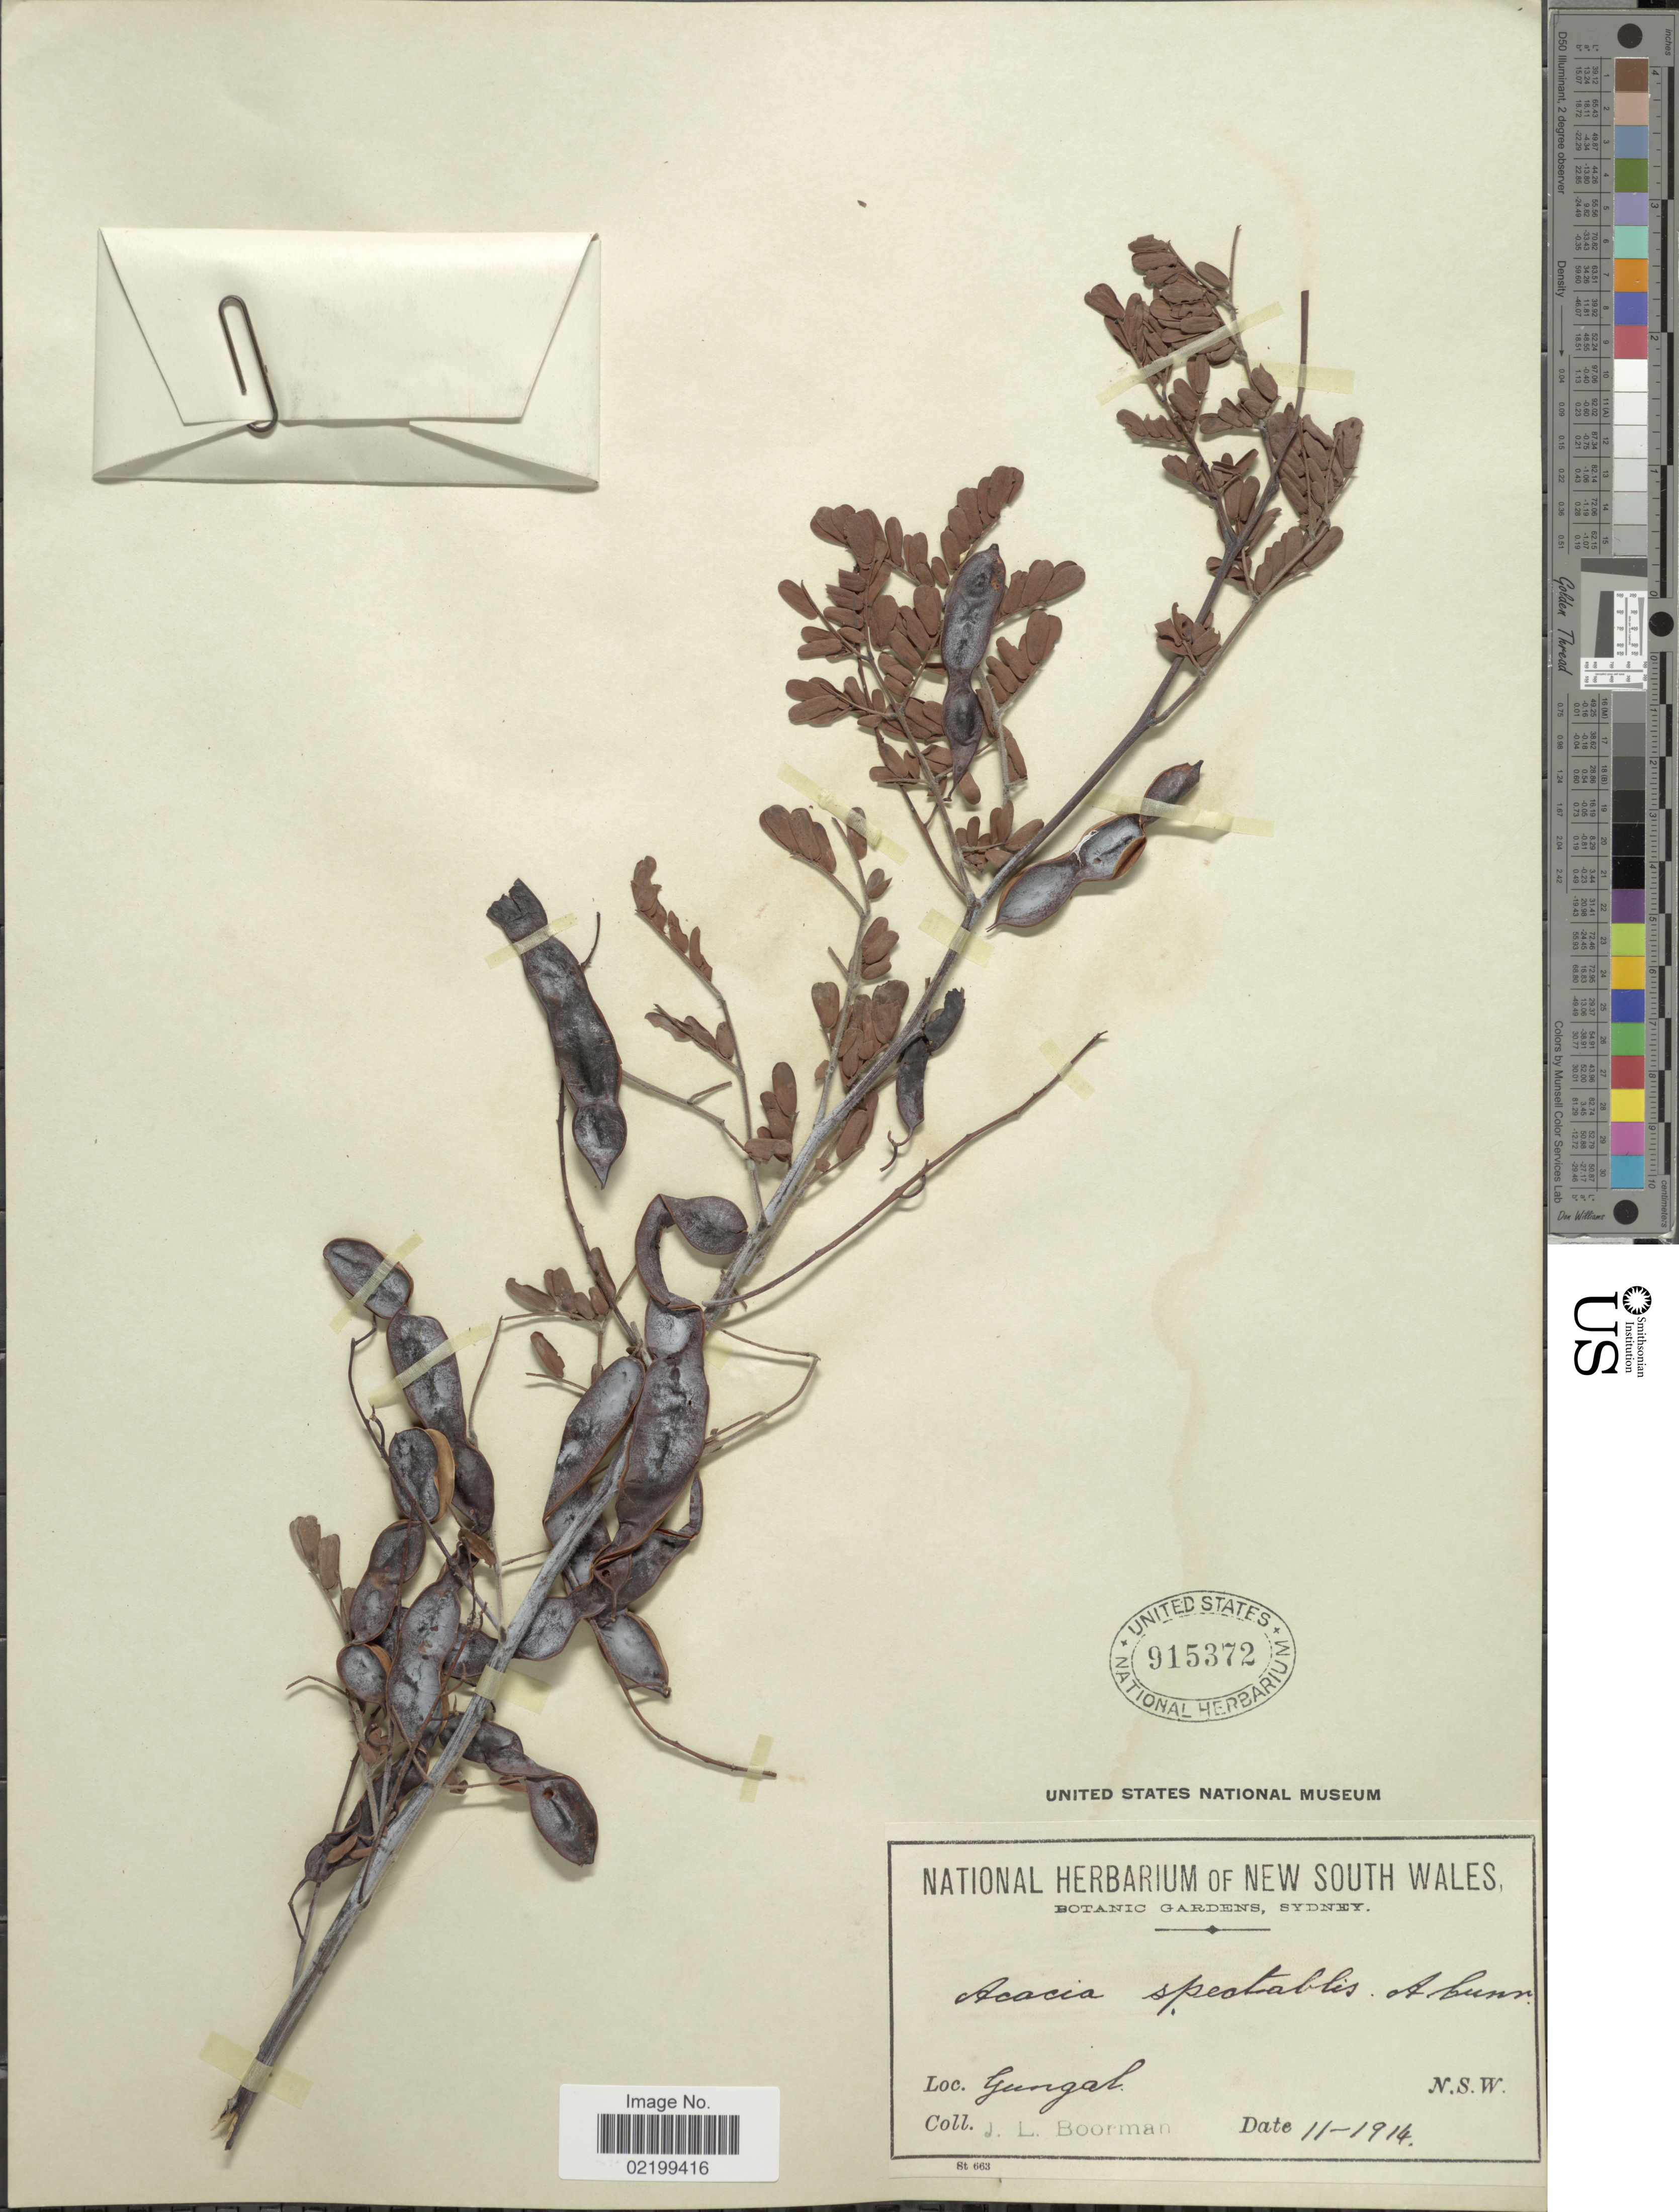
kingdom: Plantae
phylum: Tracheophyta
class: Magnoliopsida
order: Fabales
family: Fabaceae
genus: Acacia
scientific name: Acacia spectabilis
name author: Benth.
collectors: J. Boorman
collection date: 1914-11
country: Australia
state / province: New South Wales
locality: Gungal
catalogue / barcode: US 915372